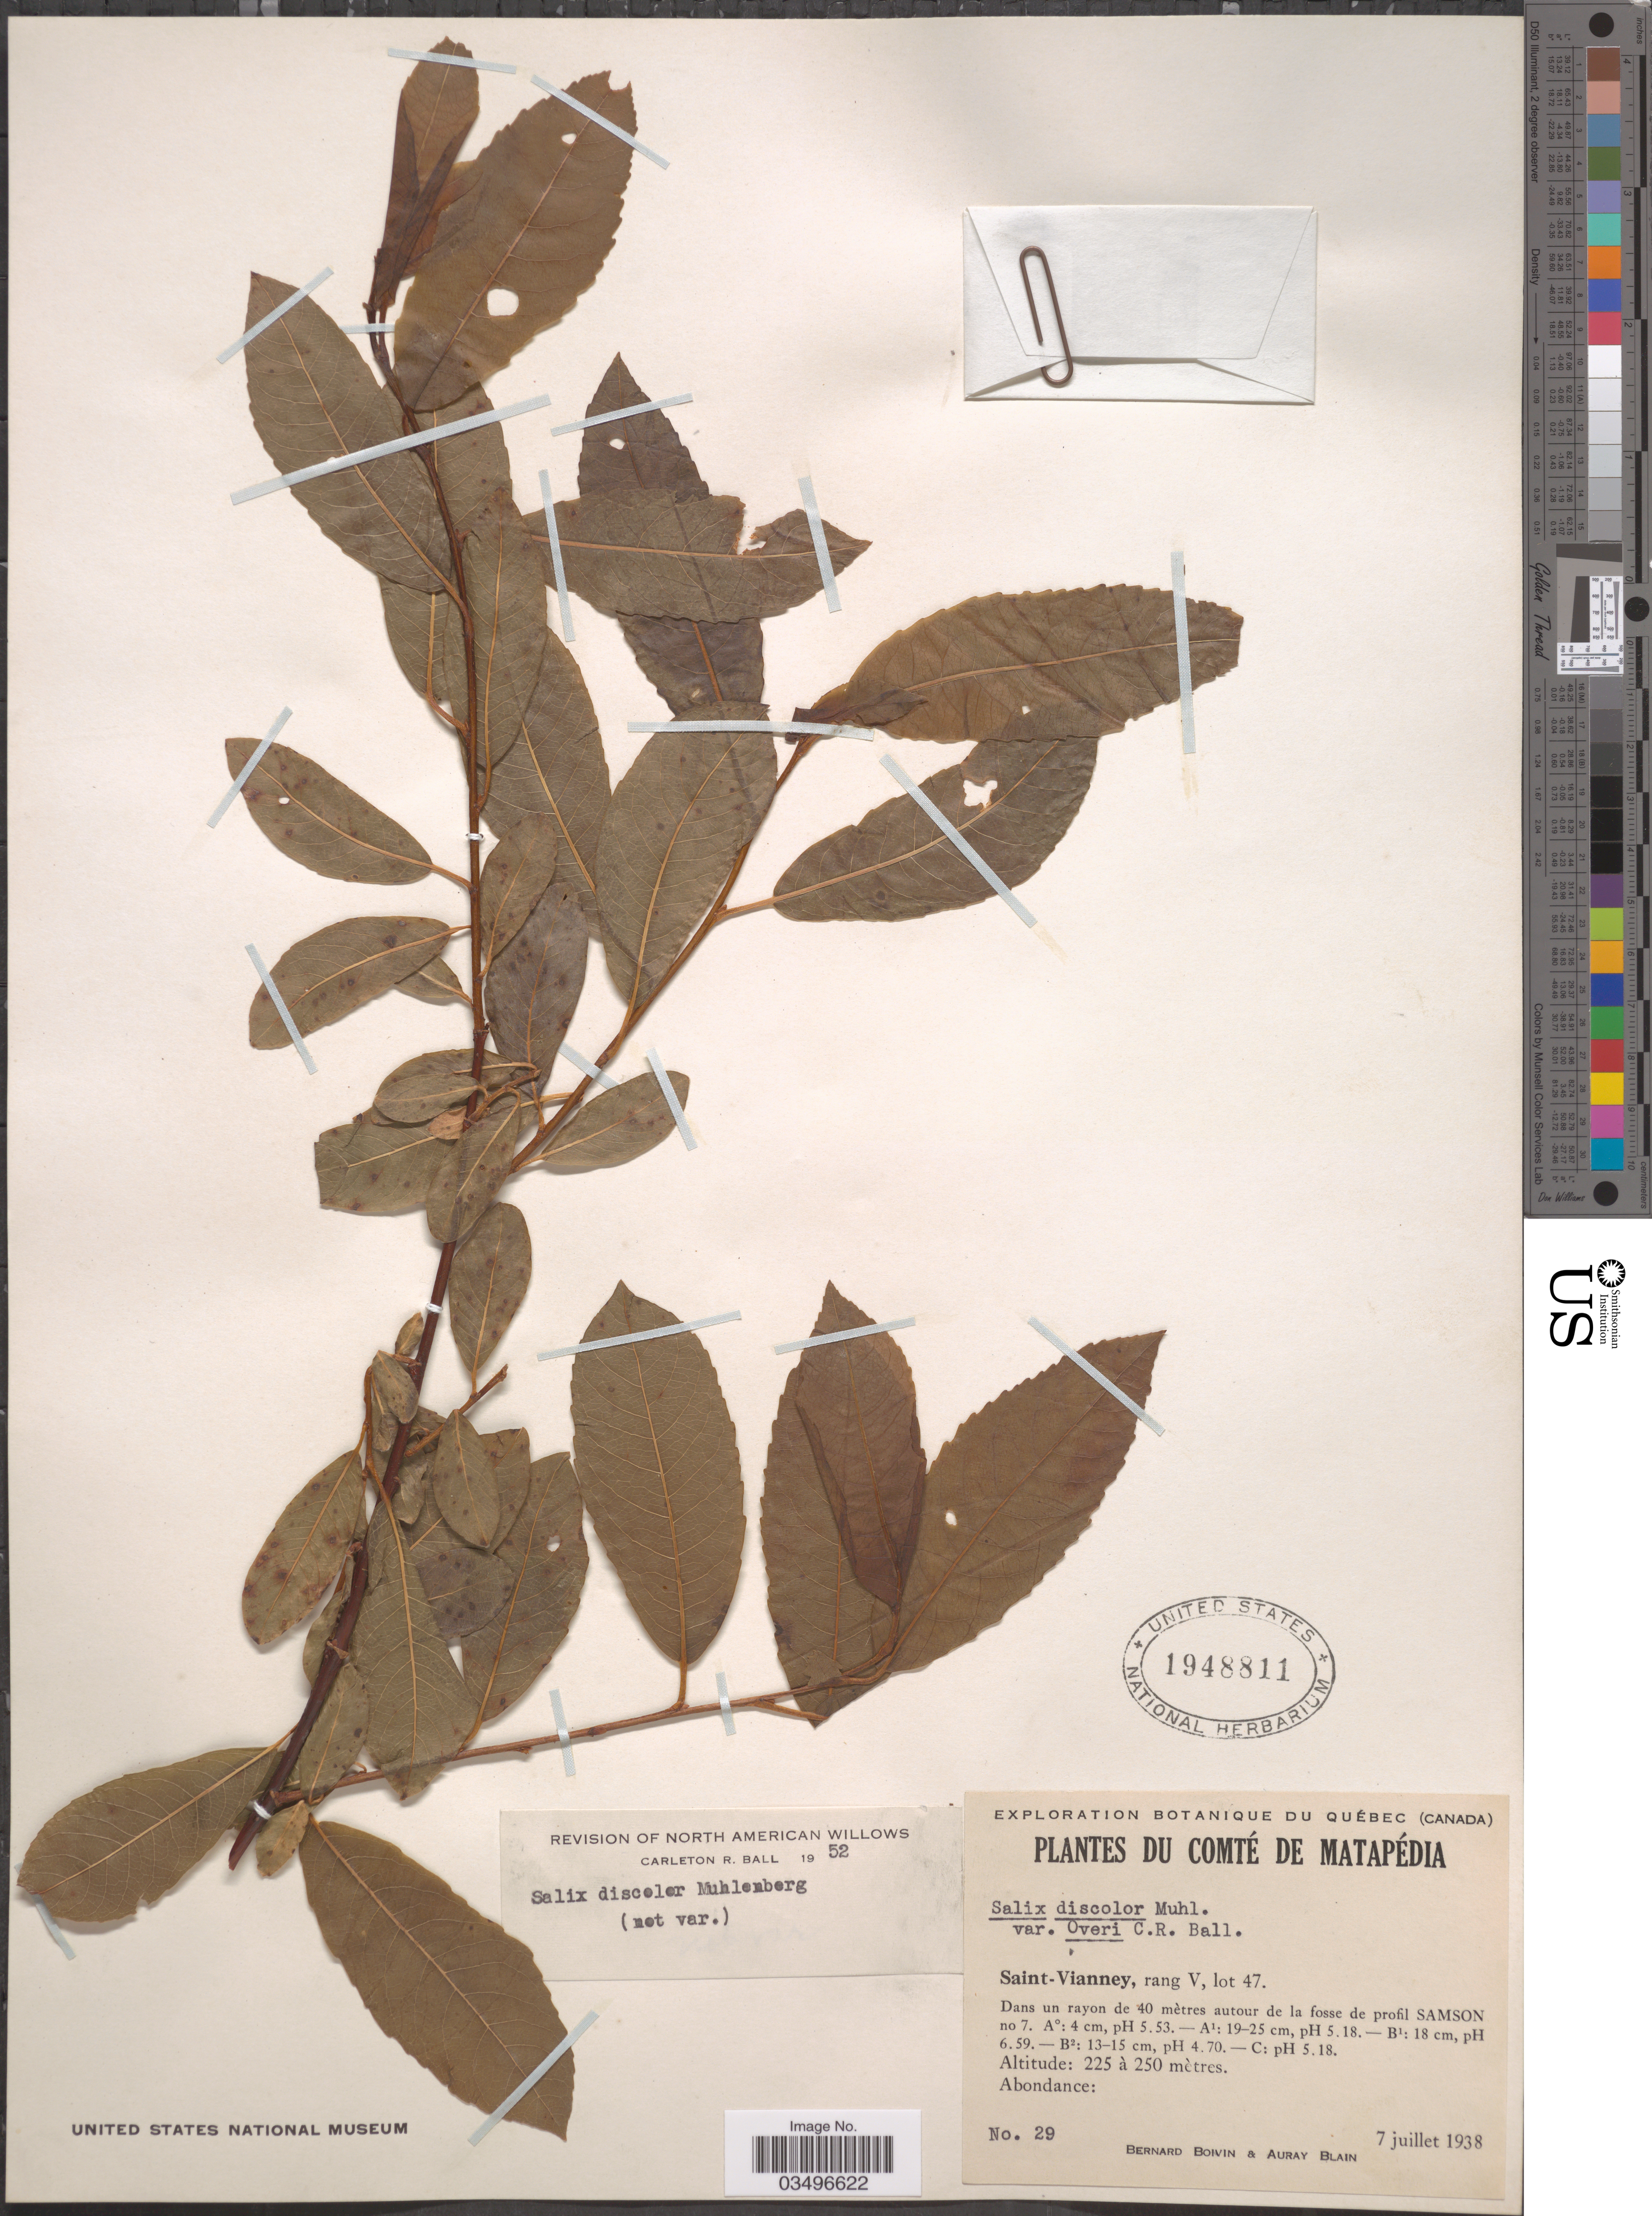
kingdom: Plantae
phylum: Tracheophyta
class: Magnoliopsida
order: Malpighiales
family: Salicaceae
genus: Salix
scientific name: Salix discolor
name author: Muhl.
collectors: J. R. B. Boivin & A. Blain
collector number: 29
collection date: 1938-07-07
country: Canada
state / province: Quebec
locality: Du Comté de Matapédia. Saint-Vianney, rang V, lot 47. Dans un rayon de 40 mètres autour de la fosse de profil Samson no 7.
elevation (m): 225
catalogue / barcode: US 1948811